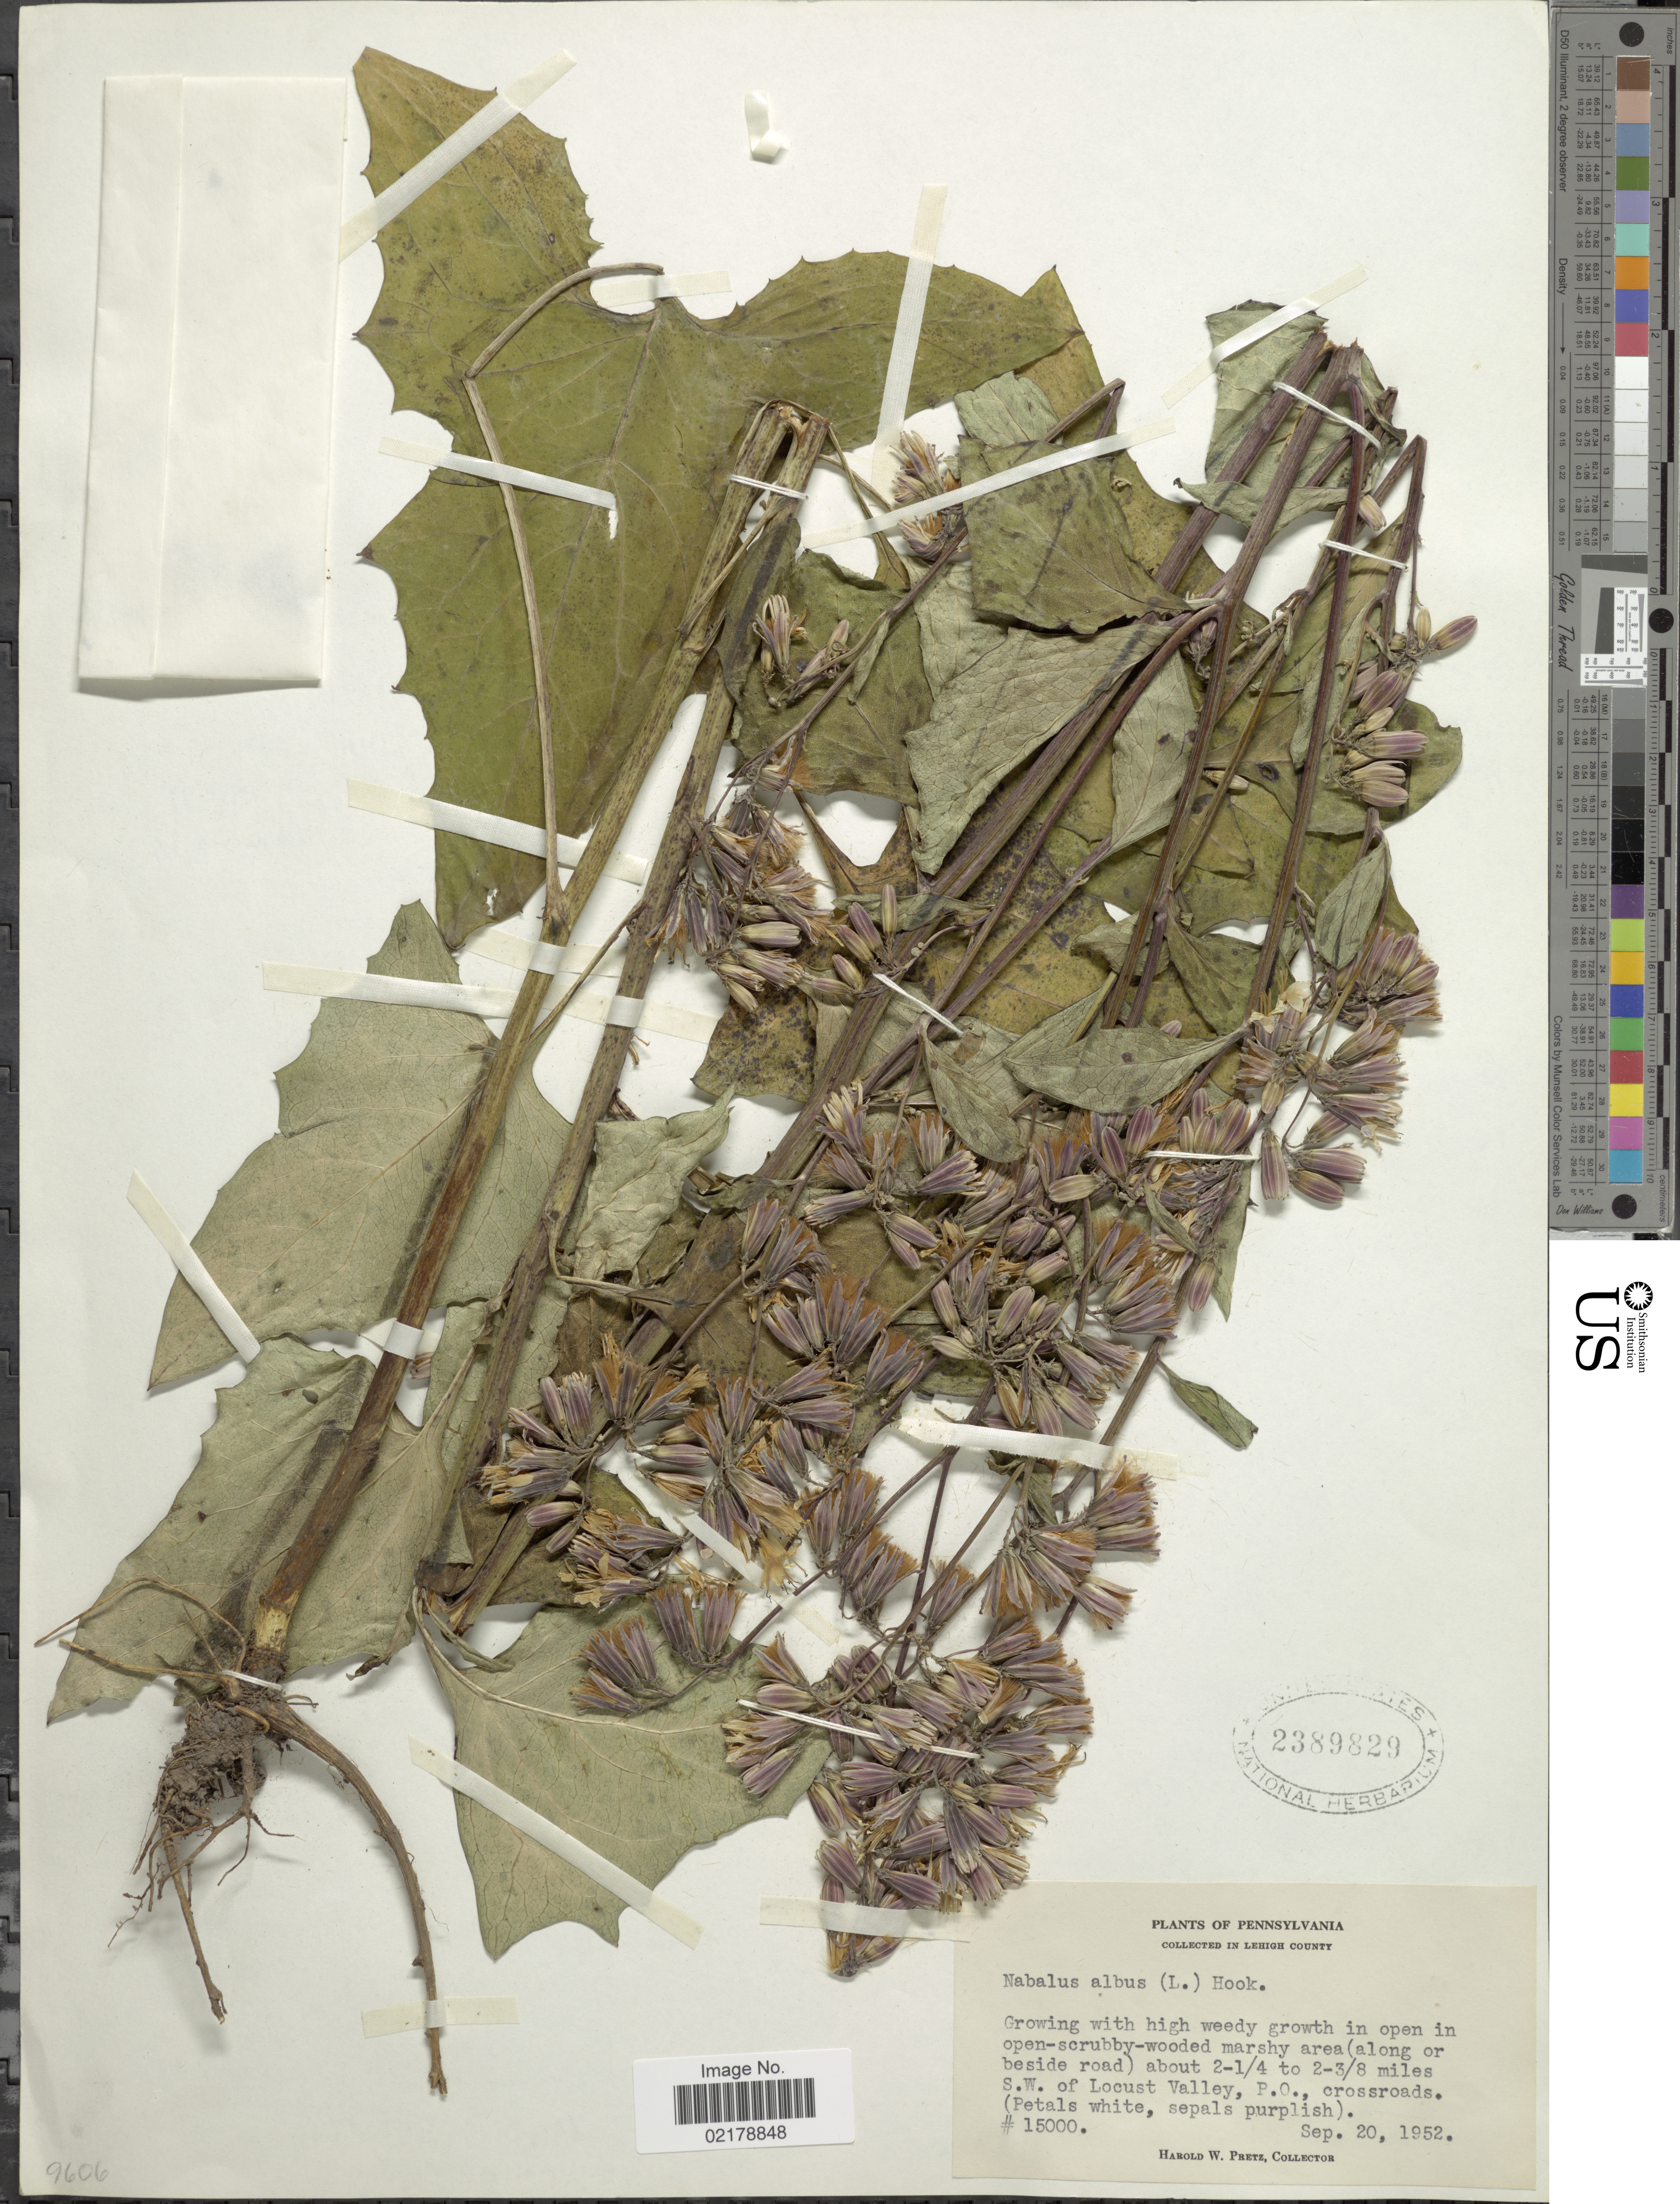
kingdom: Plantae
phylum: Tracheophyta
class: Magnoliopsida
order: Asterales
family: Asteraceae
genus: Nabalus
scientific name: Nabalus albus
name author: (L.) Hook.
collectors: H. W. Pretz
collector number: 15000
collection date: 1952-09-20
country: United States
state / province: Pennsylvania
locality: Growing with high weedy growth in open in open-scrubby-wooded marshy area (along or beside road) about 2-1/4 to 2-3/8 miles S.W. of Locust Valley, P.O., crossroads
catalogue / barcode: US 2389829